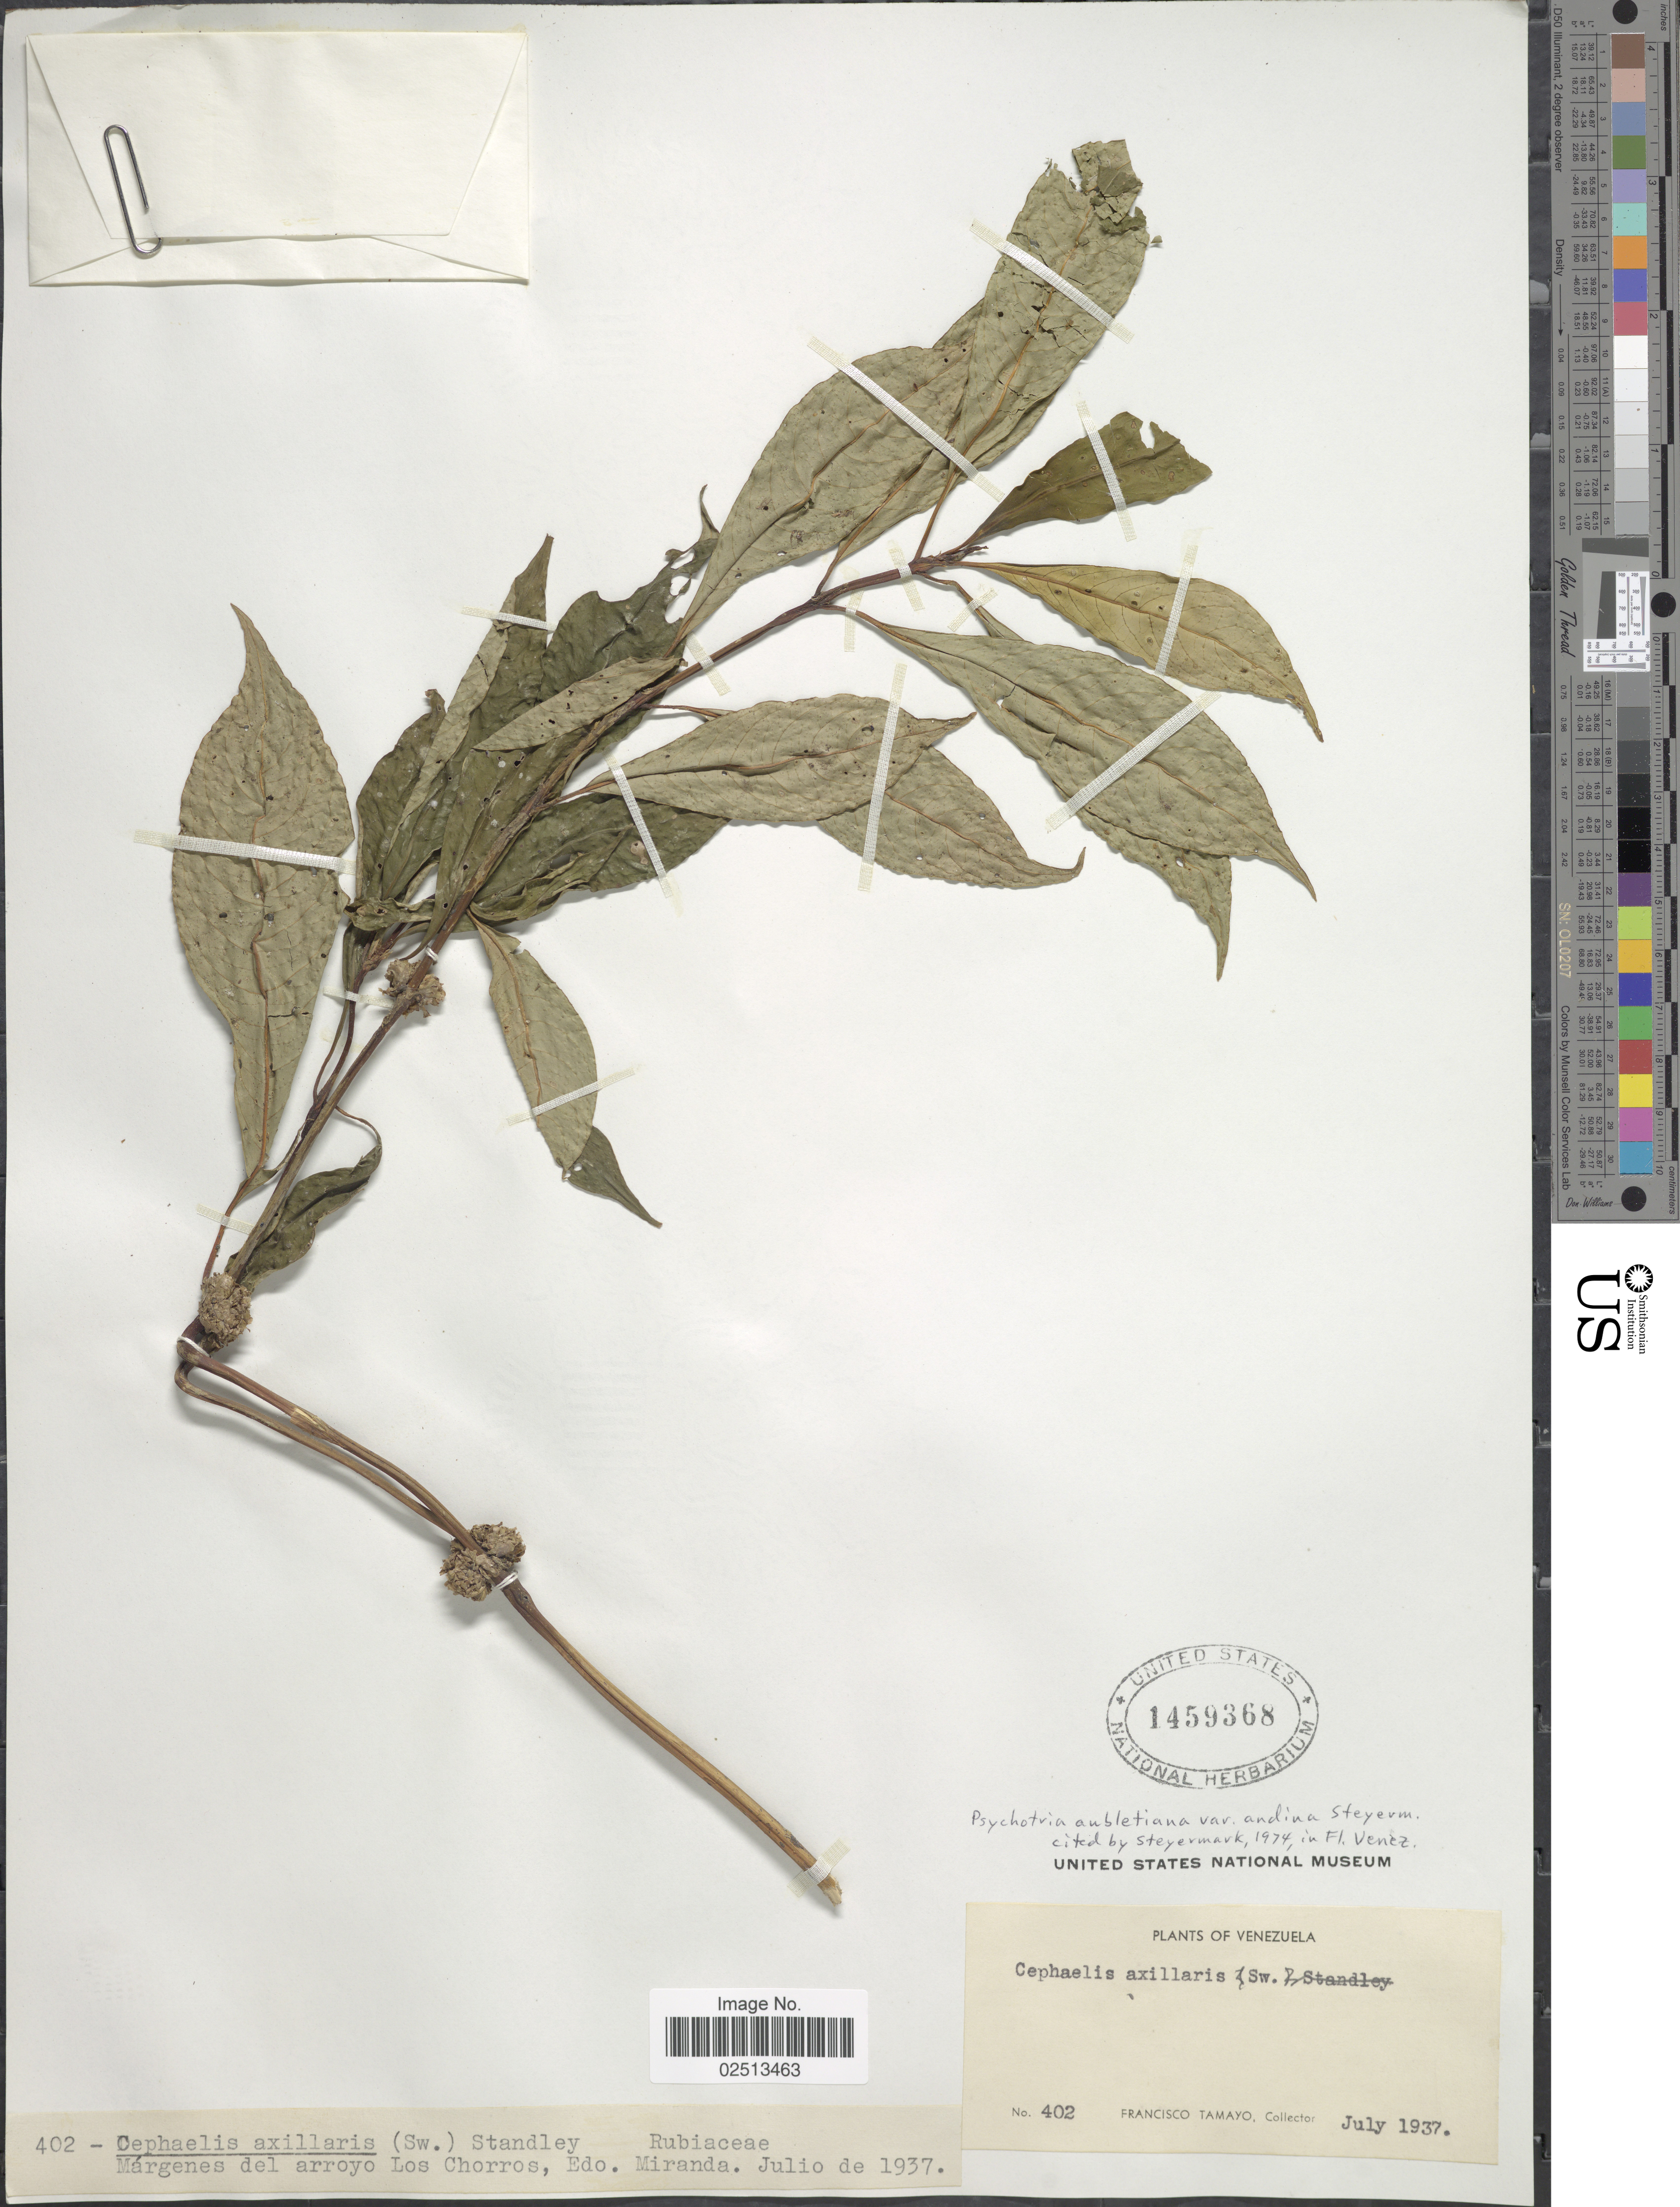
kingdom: Plantae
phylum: Tracheophyta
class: Magnoliopsida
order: Gentianales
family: Rubiaceae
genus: Psychotria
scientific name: Psychotria aubletiana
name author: Steyerm.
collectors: F. Tamayo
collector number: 402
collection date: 1937-07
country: Venezuela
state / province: Miranda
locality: Márgenes del arroyo Los Chorros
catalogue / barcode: US 1459368